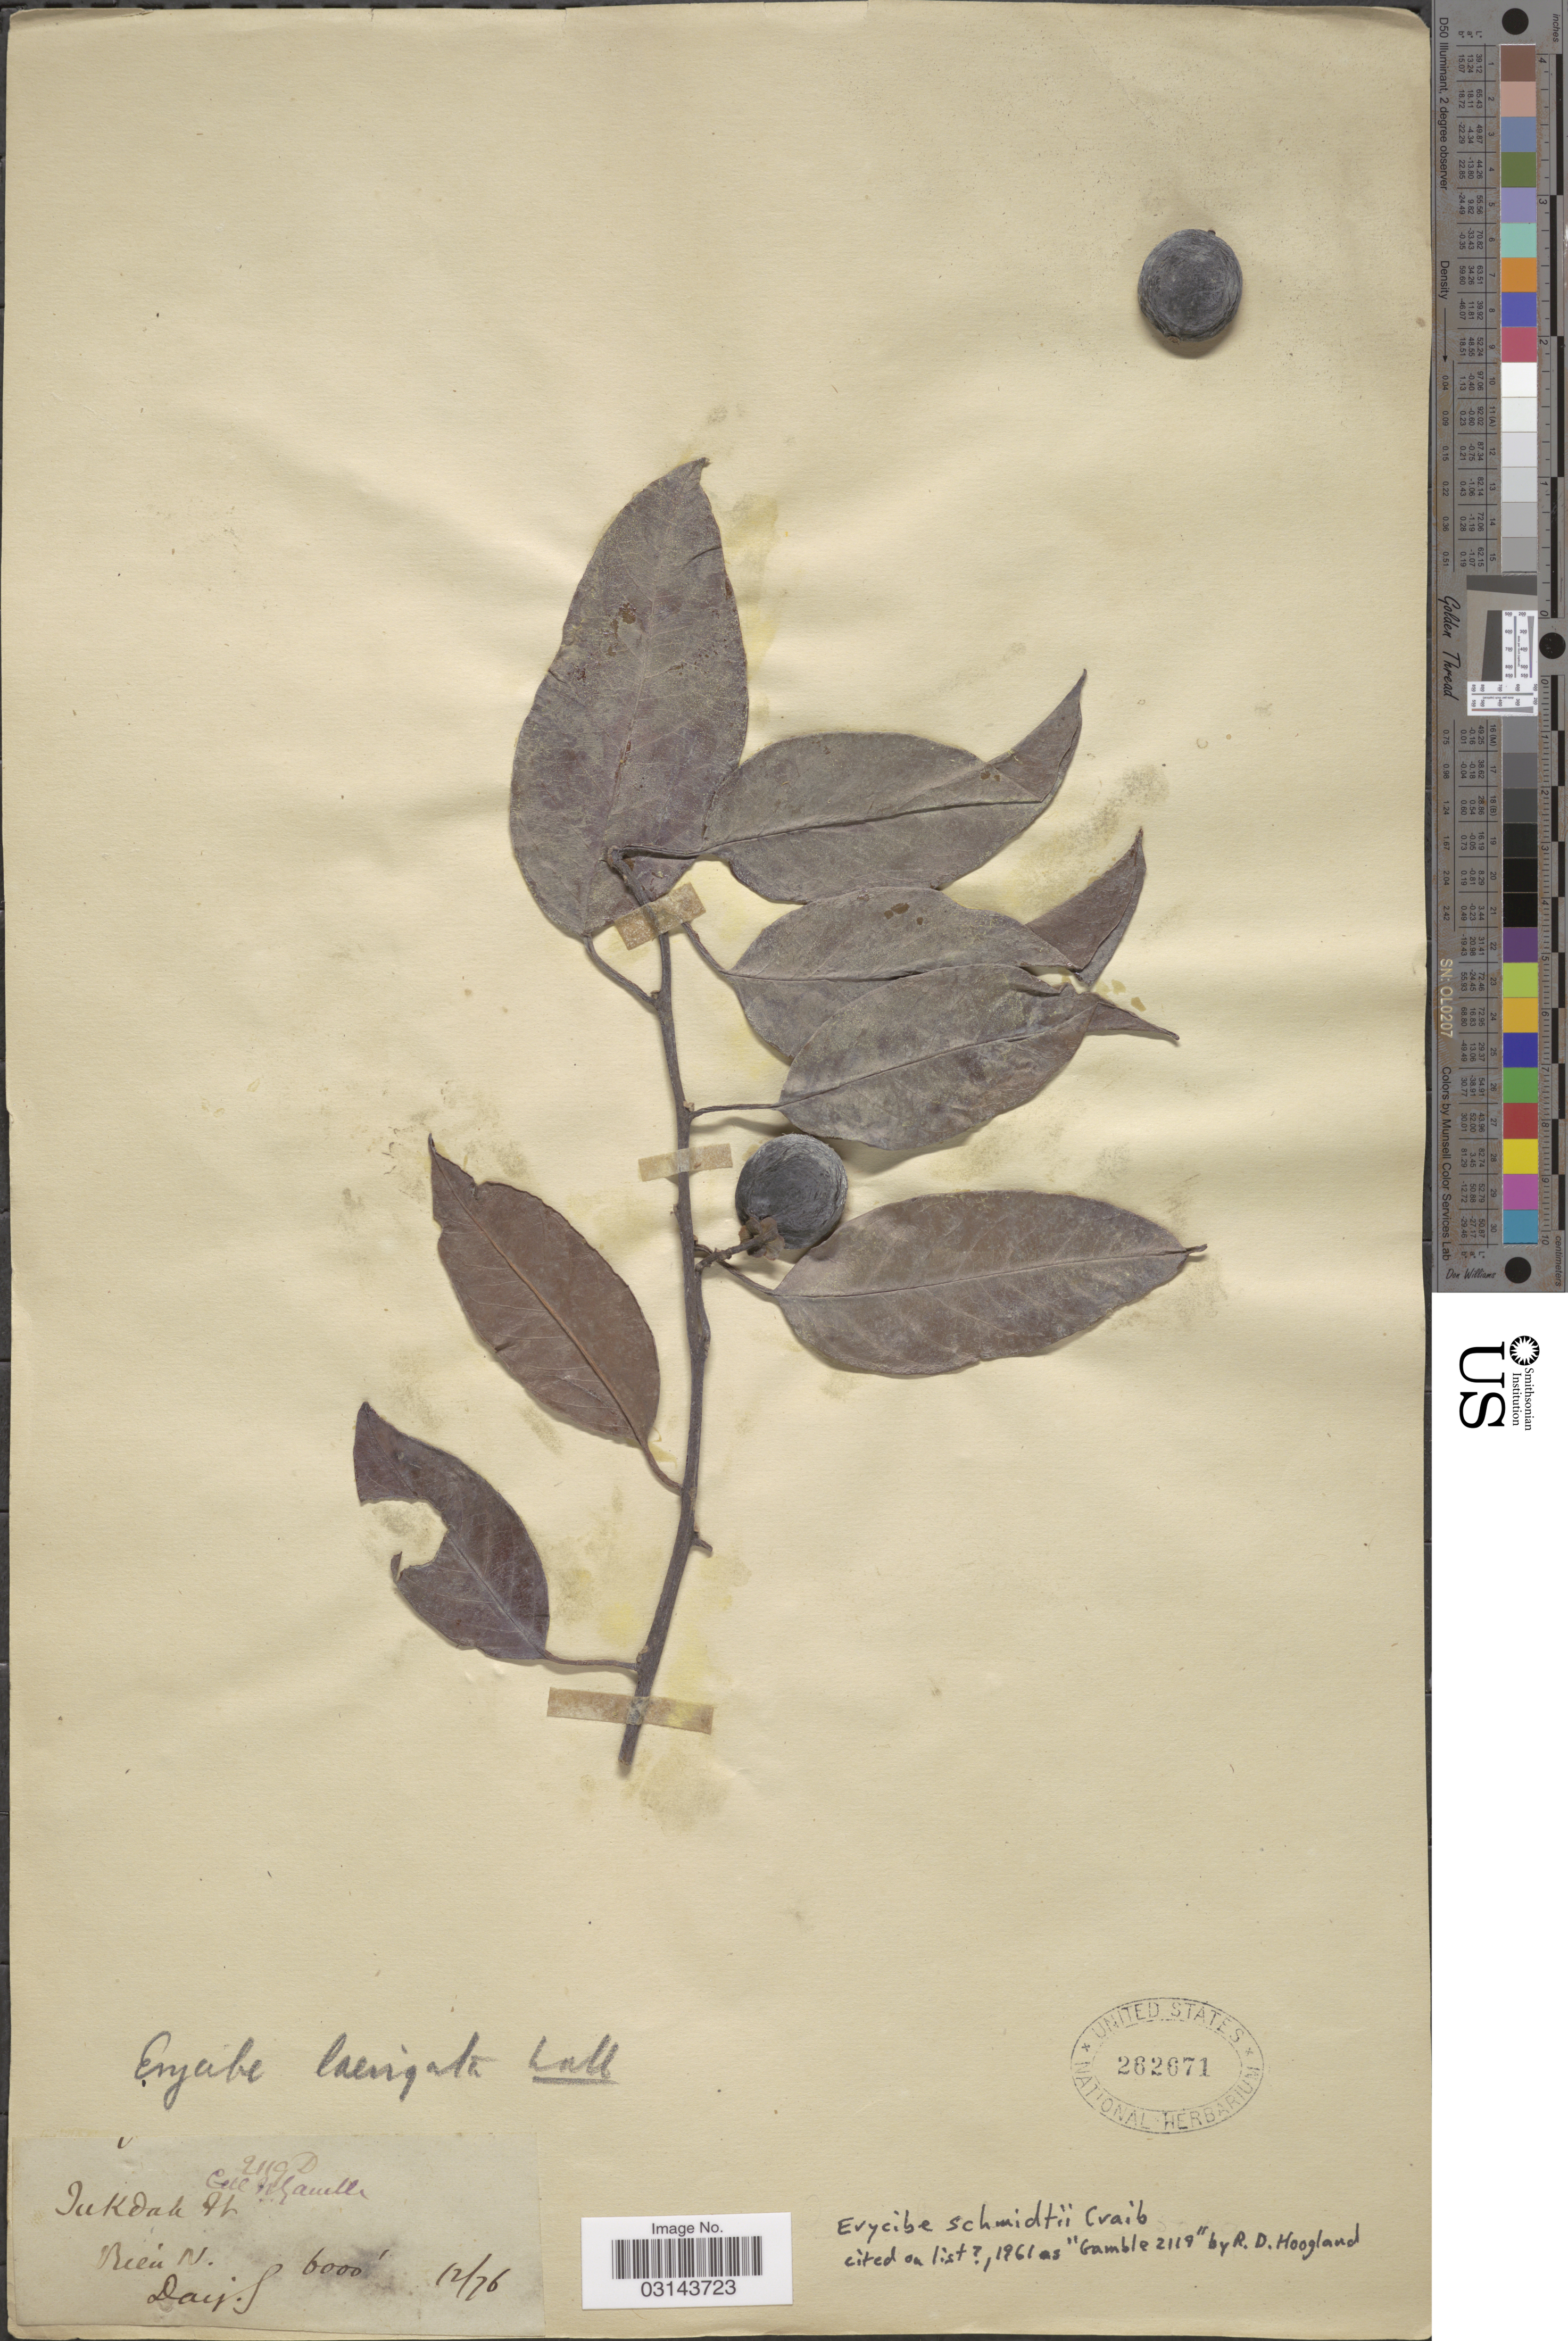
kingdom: Plantae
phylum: Tracheophyta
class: Magnoliopsida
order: Solanales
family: Convolvulaceae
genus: Erycibe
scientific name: Erycibe schmidtii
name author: Craib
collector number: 2119D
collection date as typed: Transcribed d/m/y: /12/76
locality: Tukdale H. Bieu N. Daijs. [interpreted]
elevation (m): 1829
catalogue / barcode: US 262671